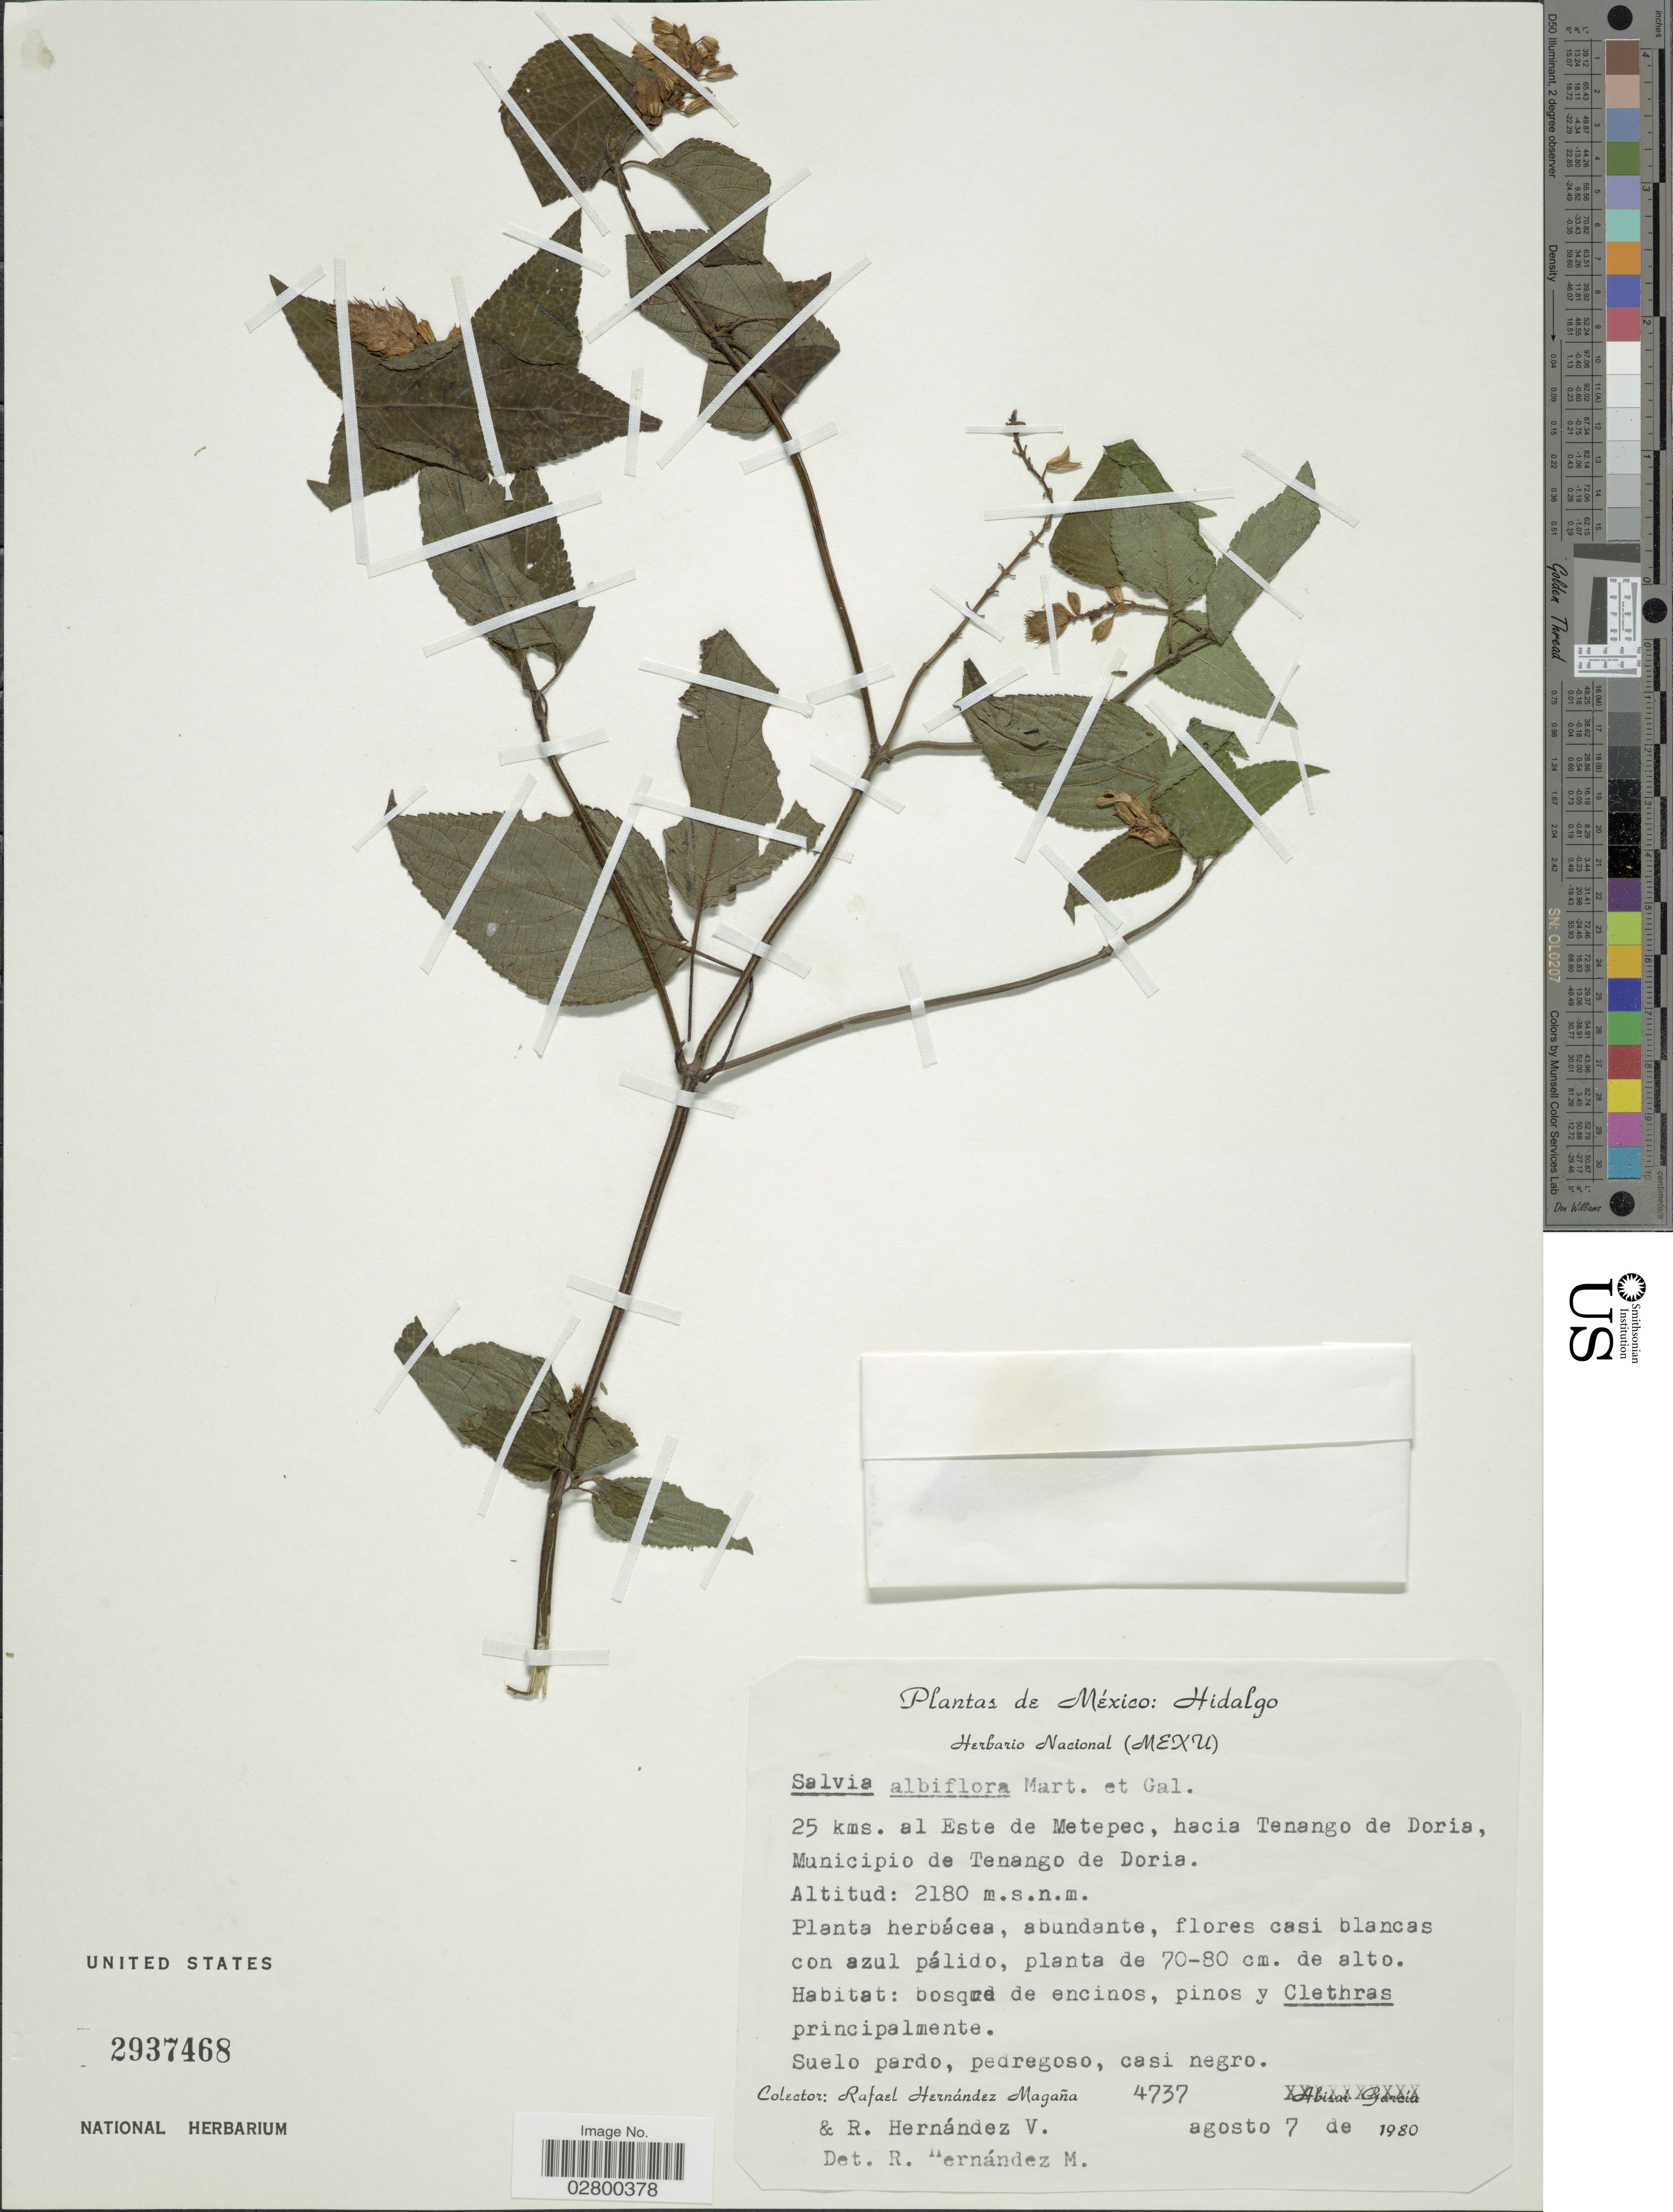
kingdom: Plantae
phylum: Tracheophyta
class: Magnoliopsida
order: Lamiales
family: Lamiaceae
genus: Salvia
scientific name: Salvia albiflora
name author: M. Martens & Galeotti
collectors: R. Hernández-M. & R. Hernandez V.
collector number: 4737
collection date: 1980-08-07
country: Mexico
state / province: Hidalgo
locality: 25 kms. al Este de Metepec, hacia Tenango de Doria, Municipio de Tenango de Doris.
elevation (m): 2180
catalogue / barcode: US 2937468